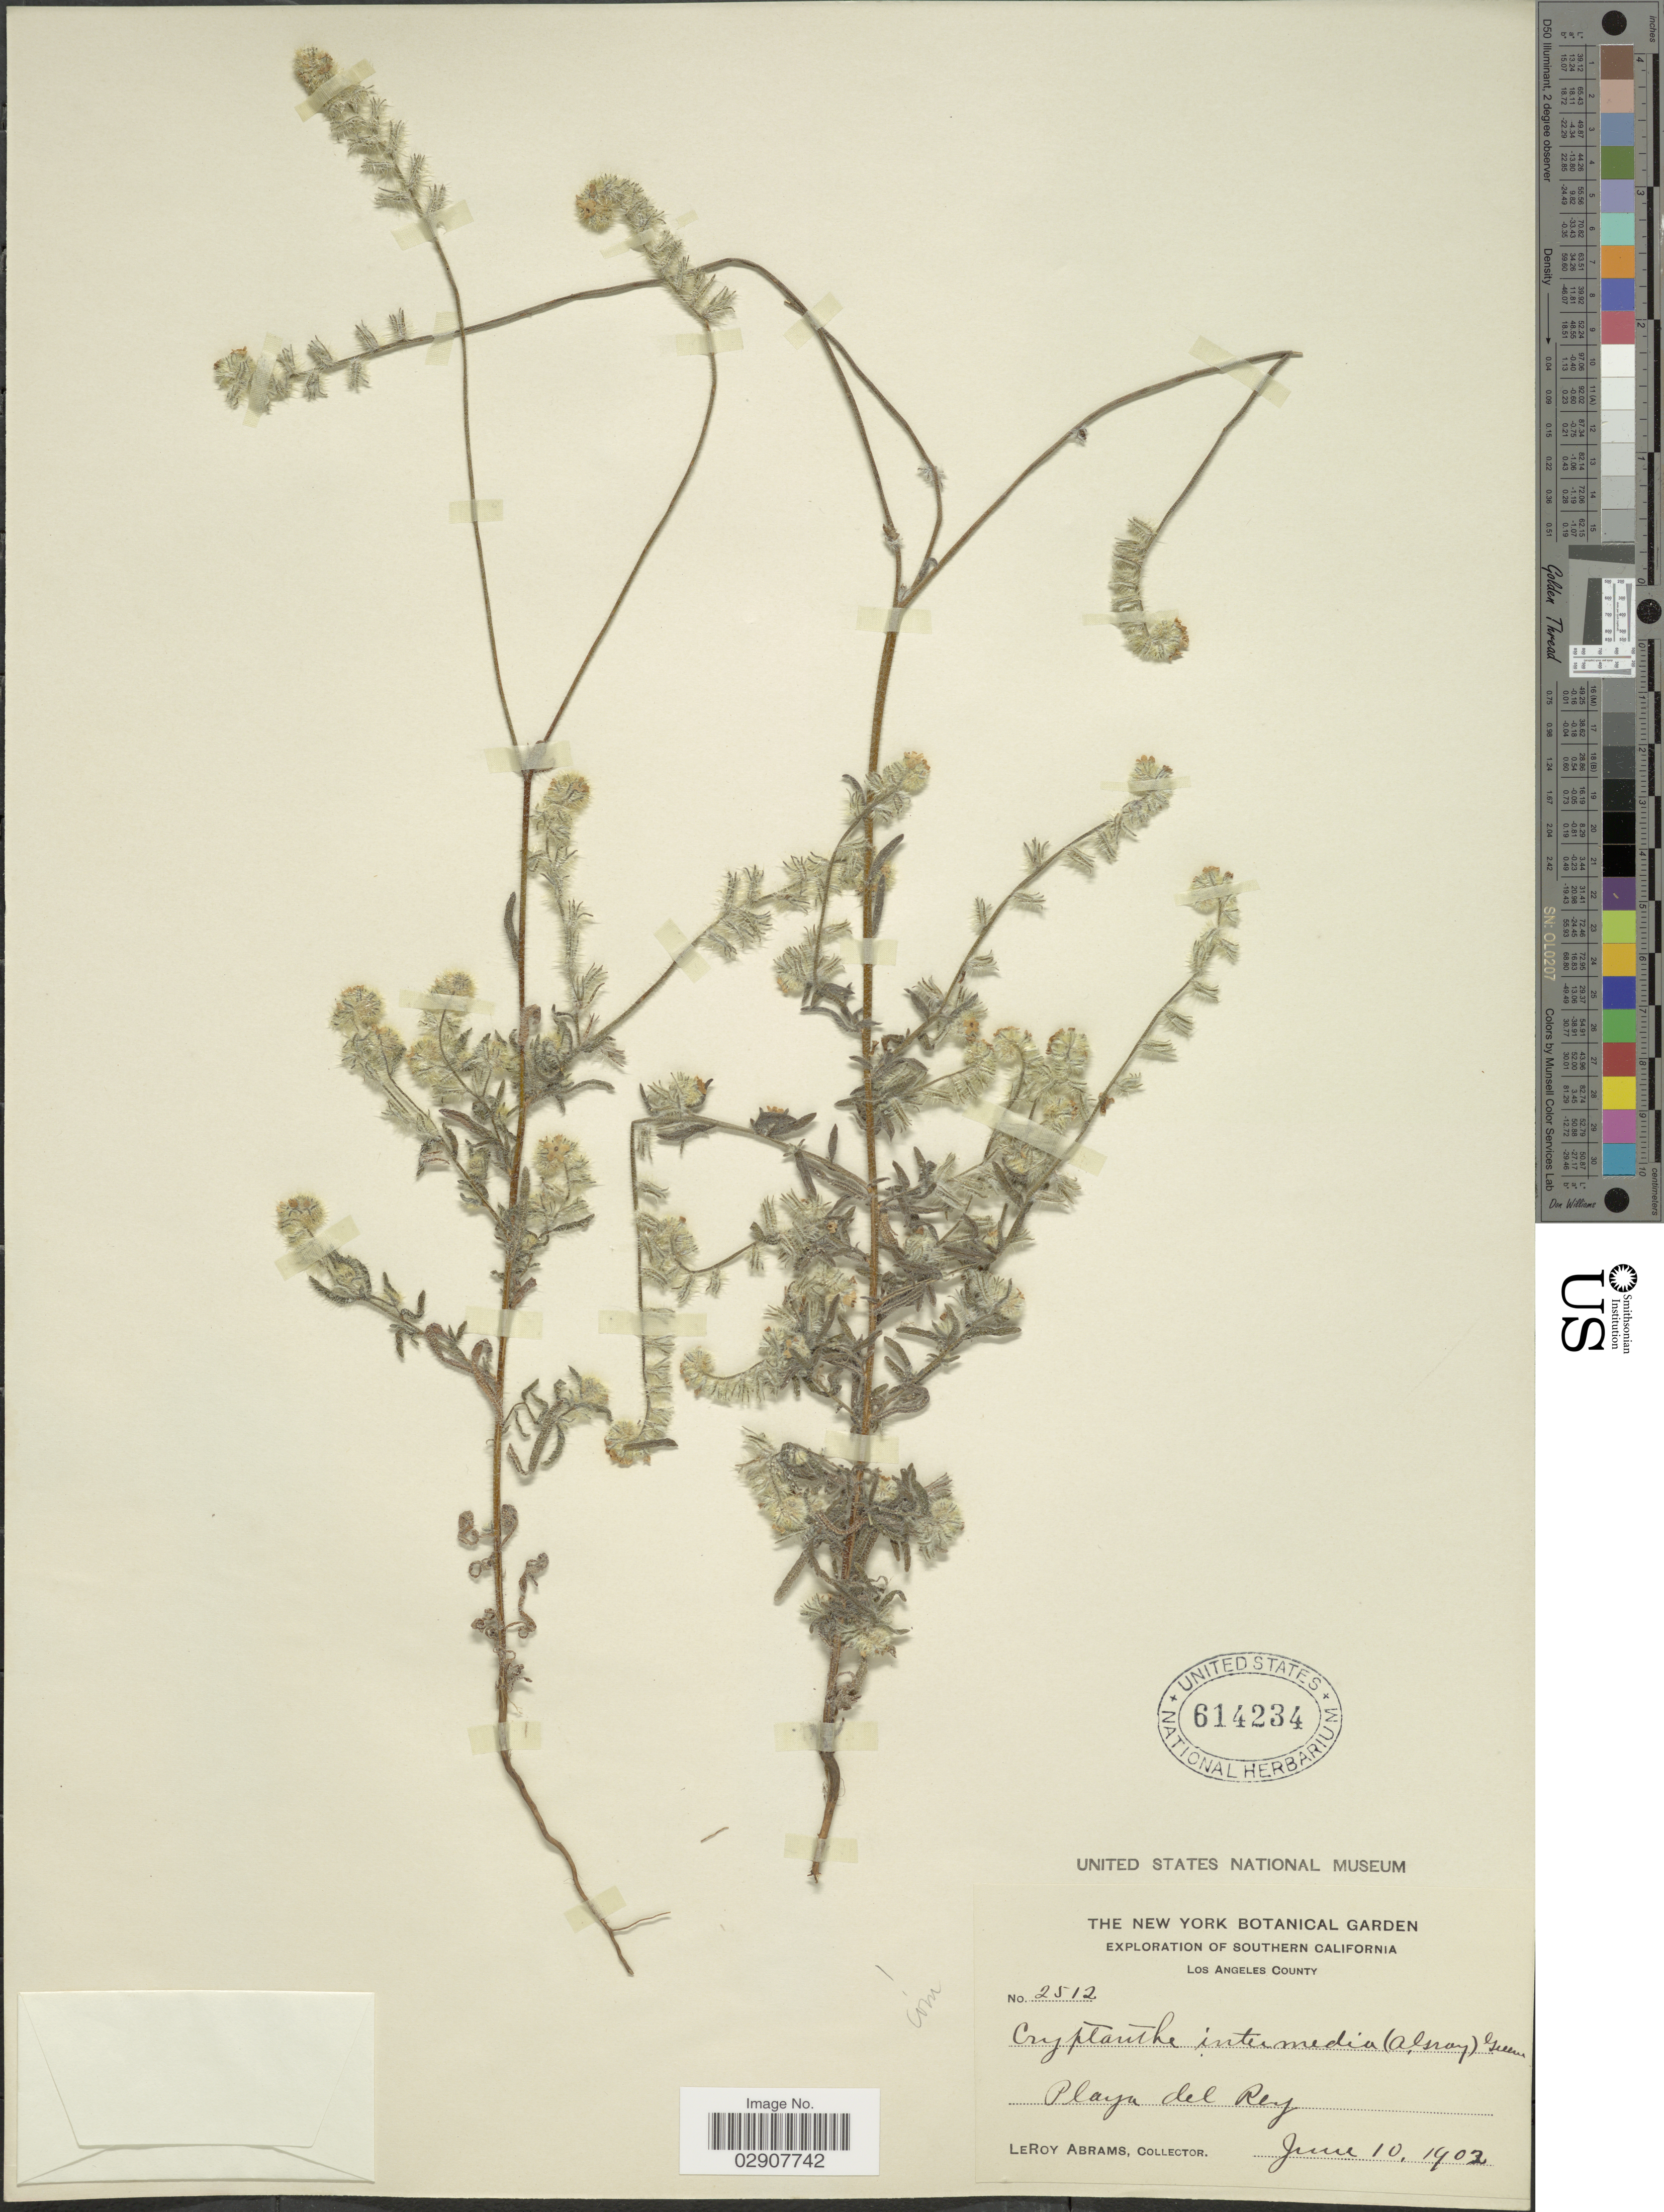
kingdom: Plantae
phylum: Tracheophyta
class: Magnoliopsida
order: Boraginales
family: Boraginaceae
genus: Cryptantha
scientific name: Cryptantha intermedia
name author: (A. Gray) Greene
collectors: L. Abrams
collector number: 2512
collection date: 1902-06-10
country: United States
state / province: California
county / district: Los Angeles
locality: Southern California, Los Angeles County, Playa del Rey.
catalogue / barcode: US 614234